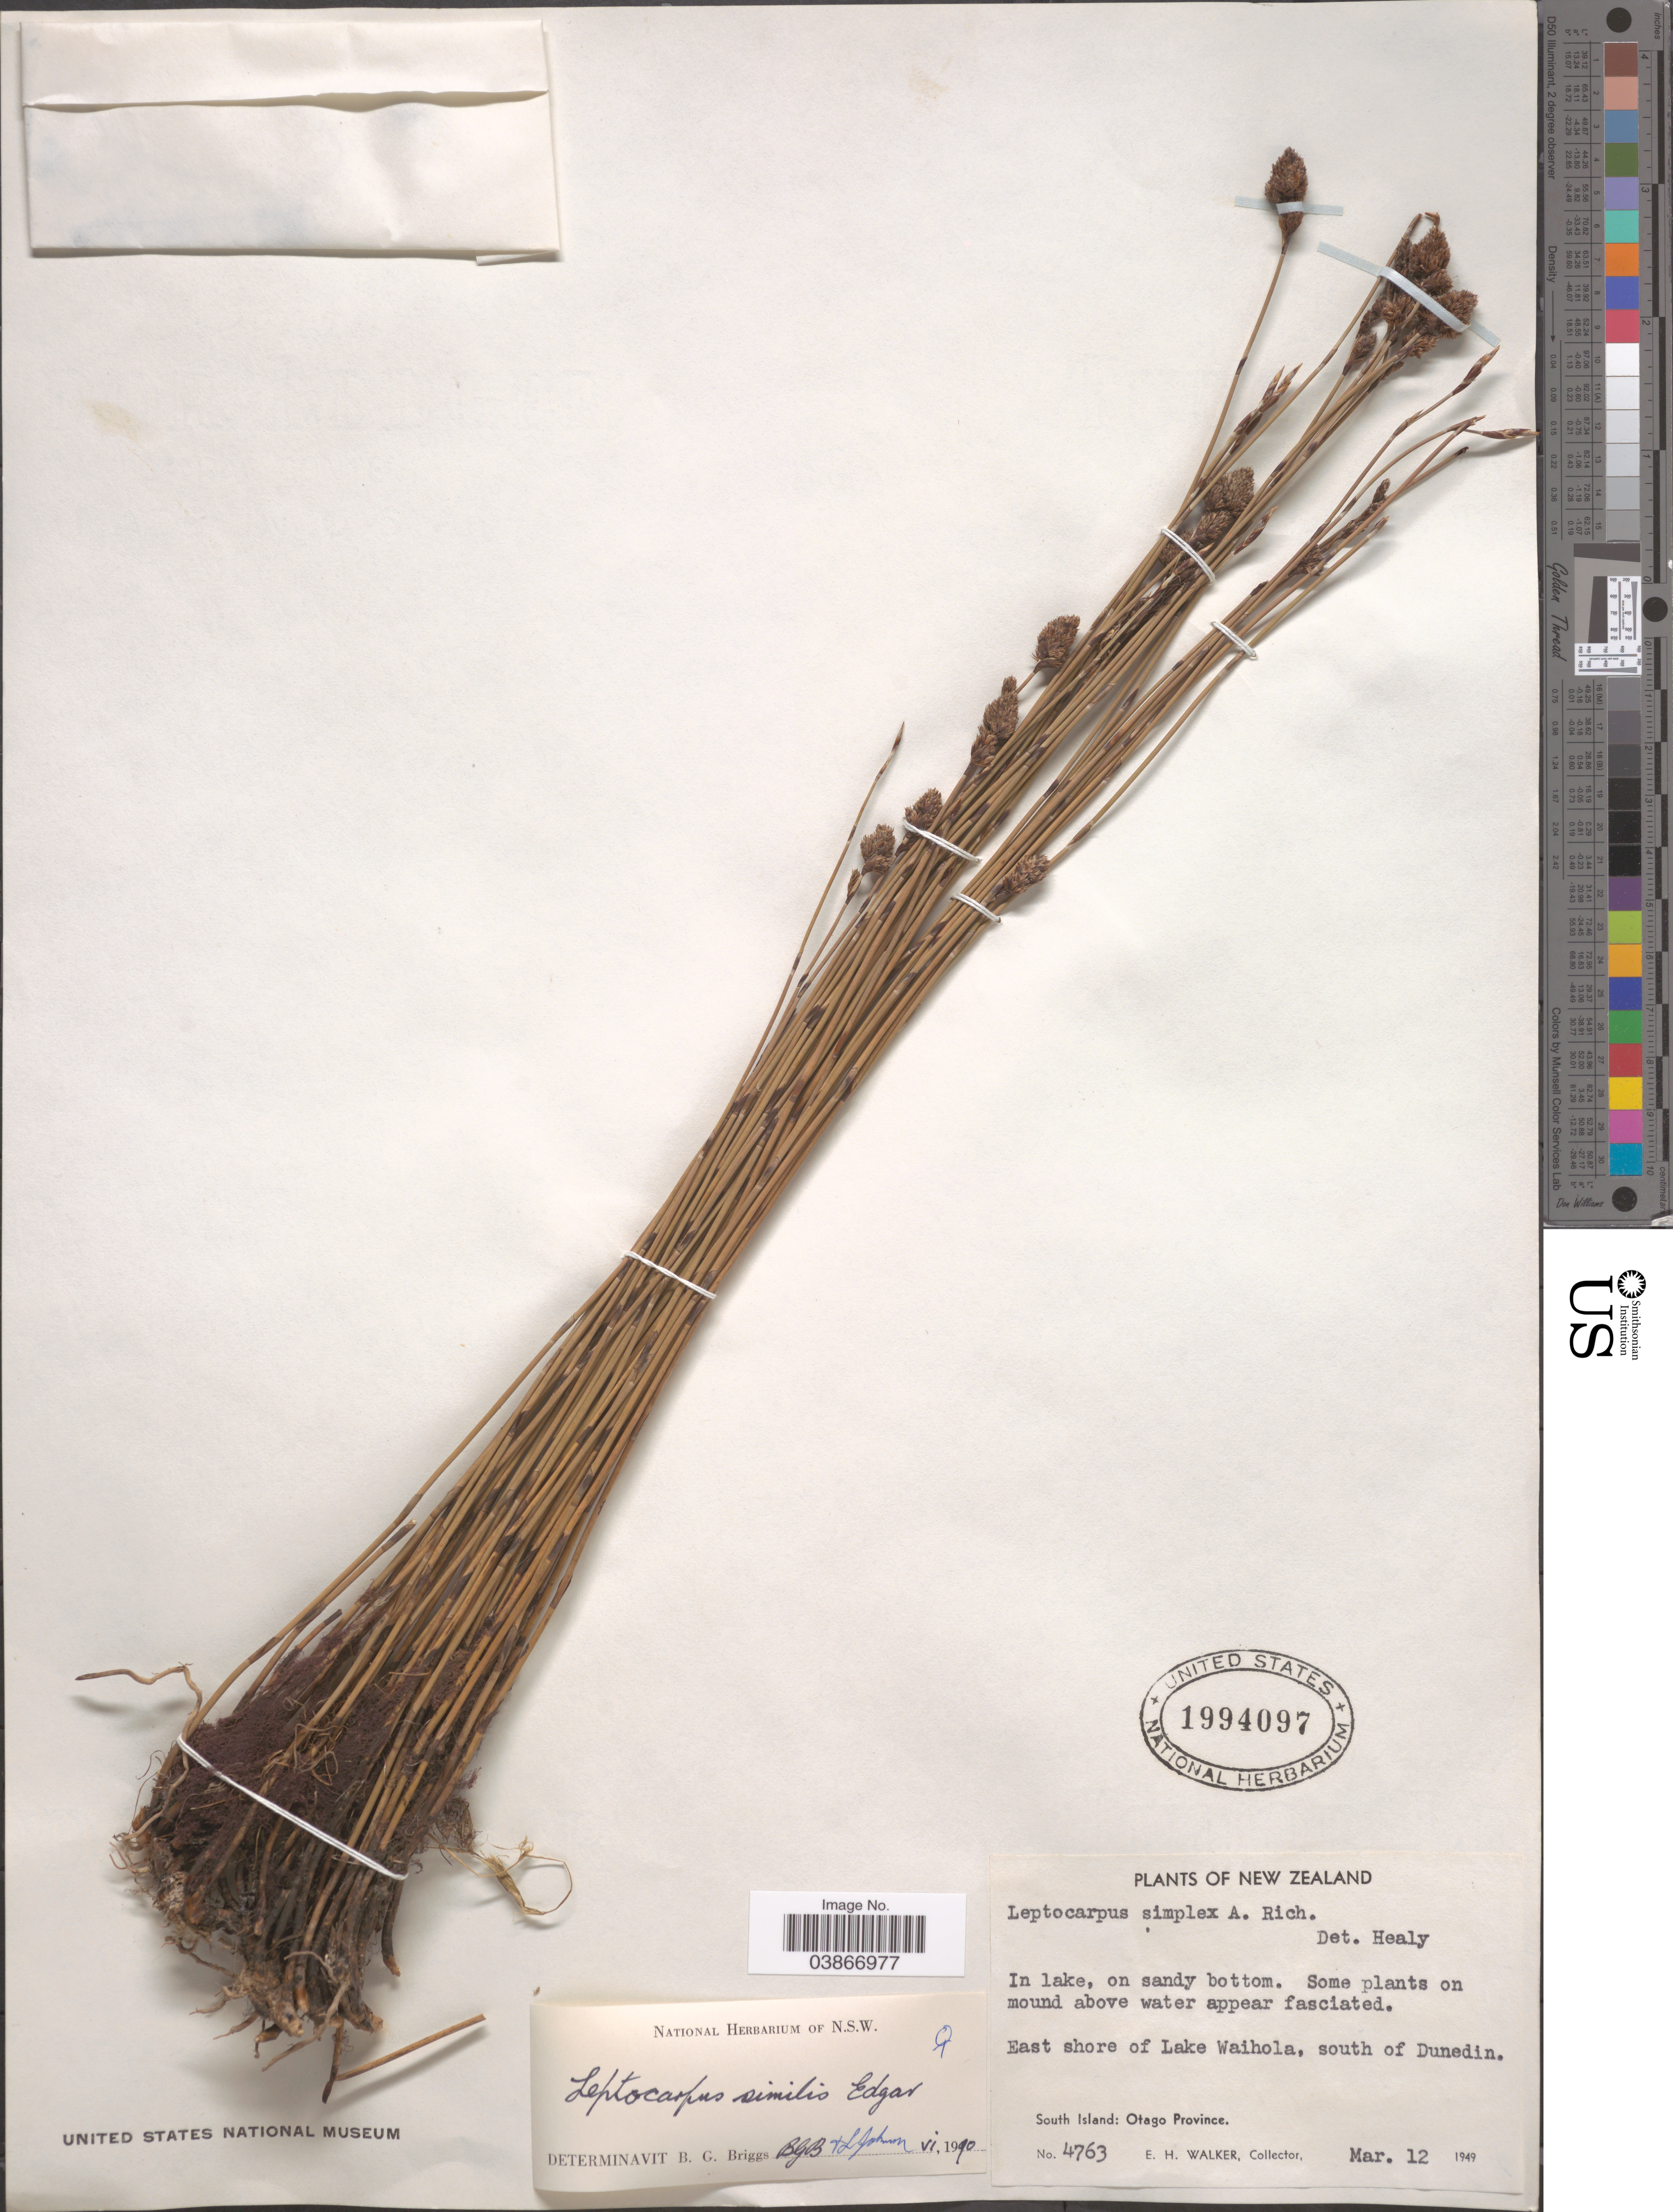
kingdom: Plantae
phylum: Tracheophyta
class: Liliopsida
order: Poales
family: Restionaceae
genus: Leptocarpus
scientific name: Leptocarpus similis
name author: Edgar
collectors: E. H. Walker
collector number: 4763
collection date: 1949-03-12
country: New Zealand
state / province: Otago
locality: East shore of Lake Waihola, south of Dunedin. South Island.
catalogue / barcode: US 1994097